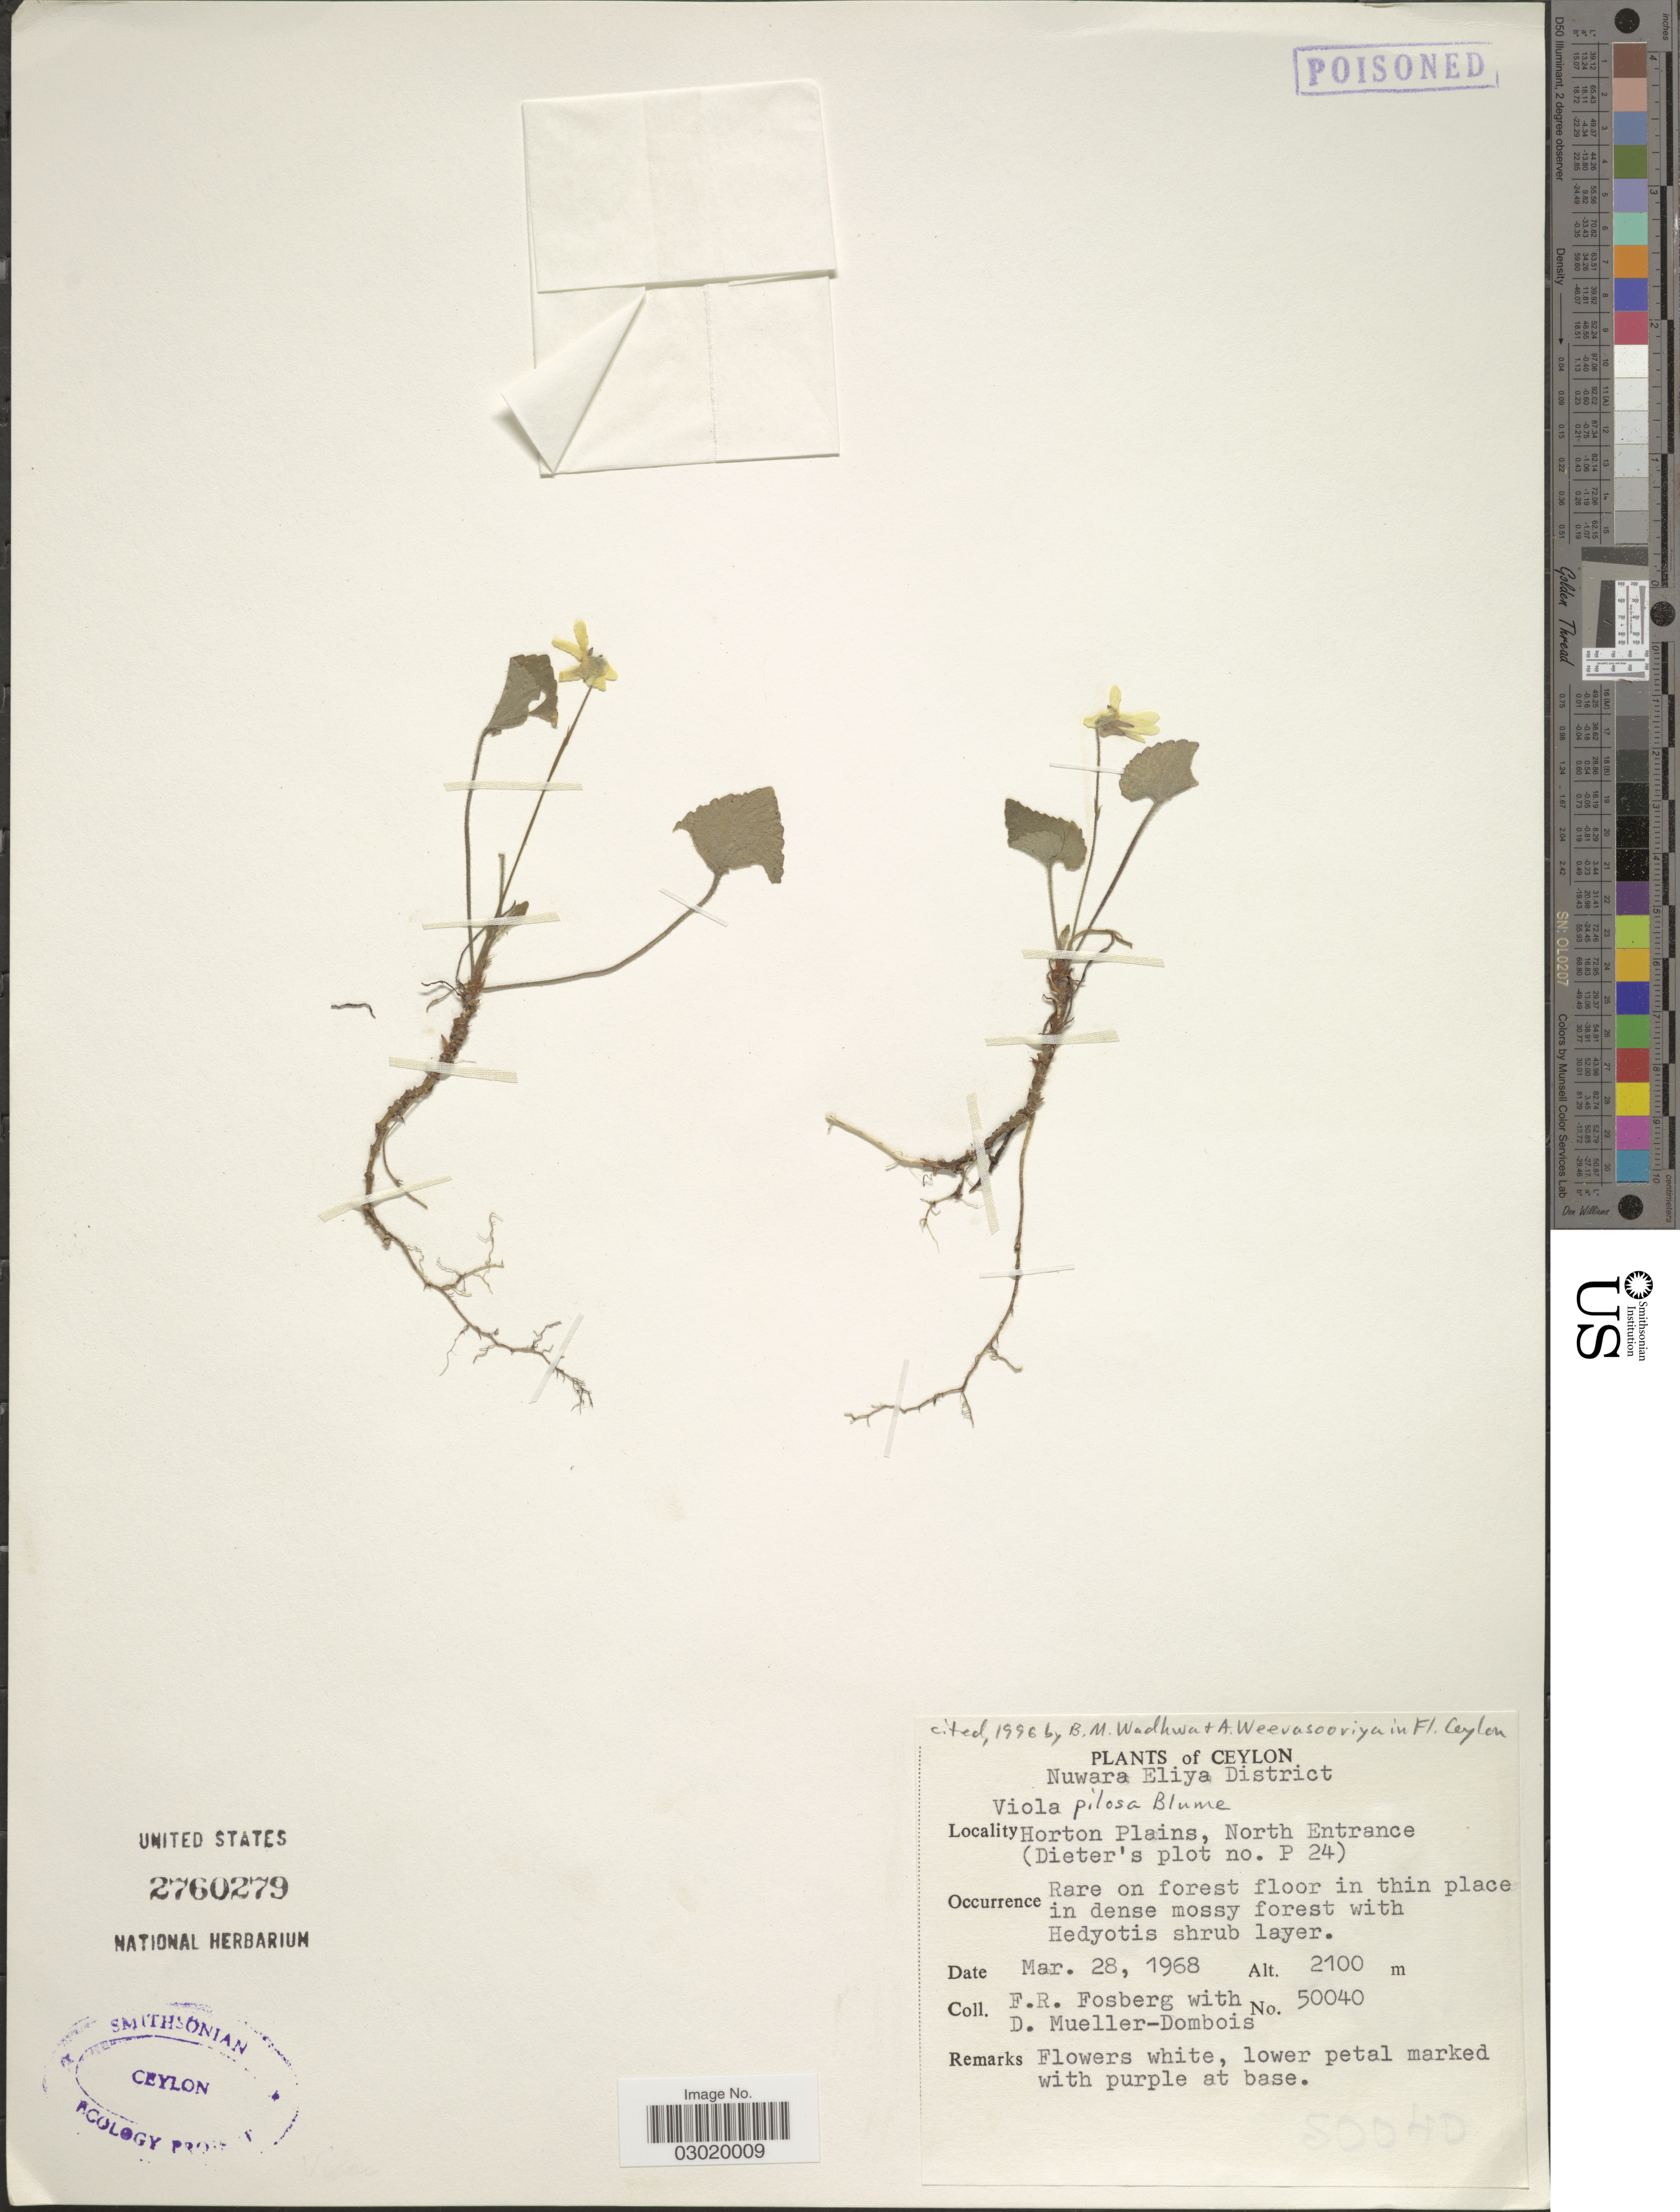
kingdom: Plantae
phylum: Tracheophyta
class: Magnoliopsida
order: Malpighiales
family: Violaceae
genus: Viola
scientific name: Viola pilosa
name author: Blume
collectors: F. R. Fosberg & D. Mueller-Dombois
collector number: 50040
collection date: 1968-03-28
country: Sri Lanka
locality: Ceylon. Nuwara Eliya District. Horton Plains, North Entrance (Dieter's plot no. P 24).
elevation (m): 2100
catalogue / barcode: US 2760279